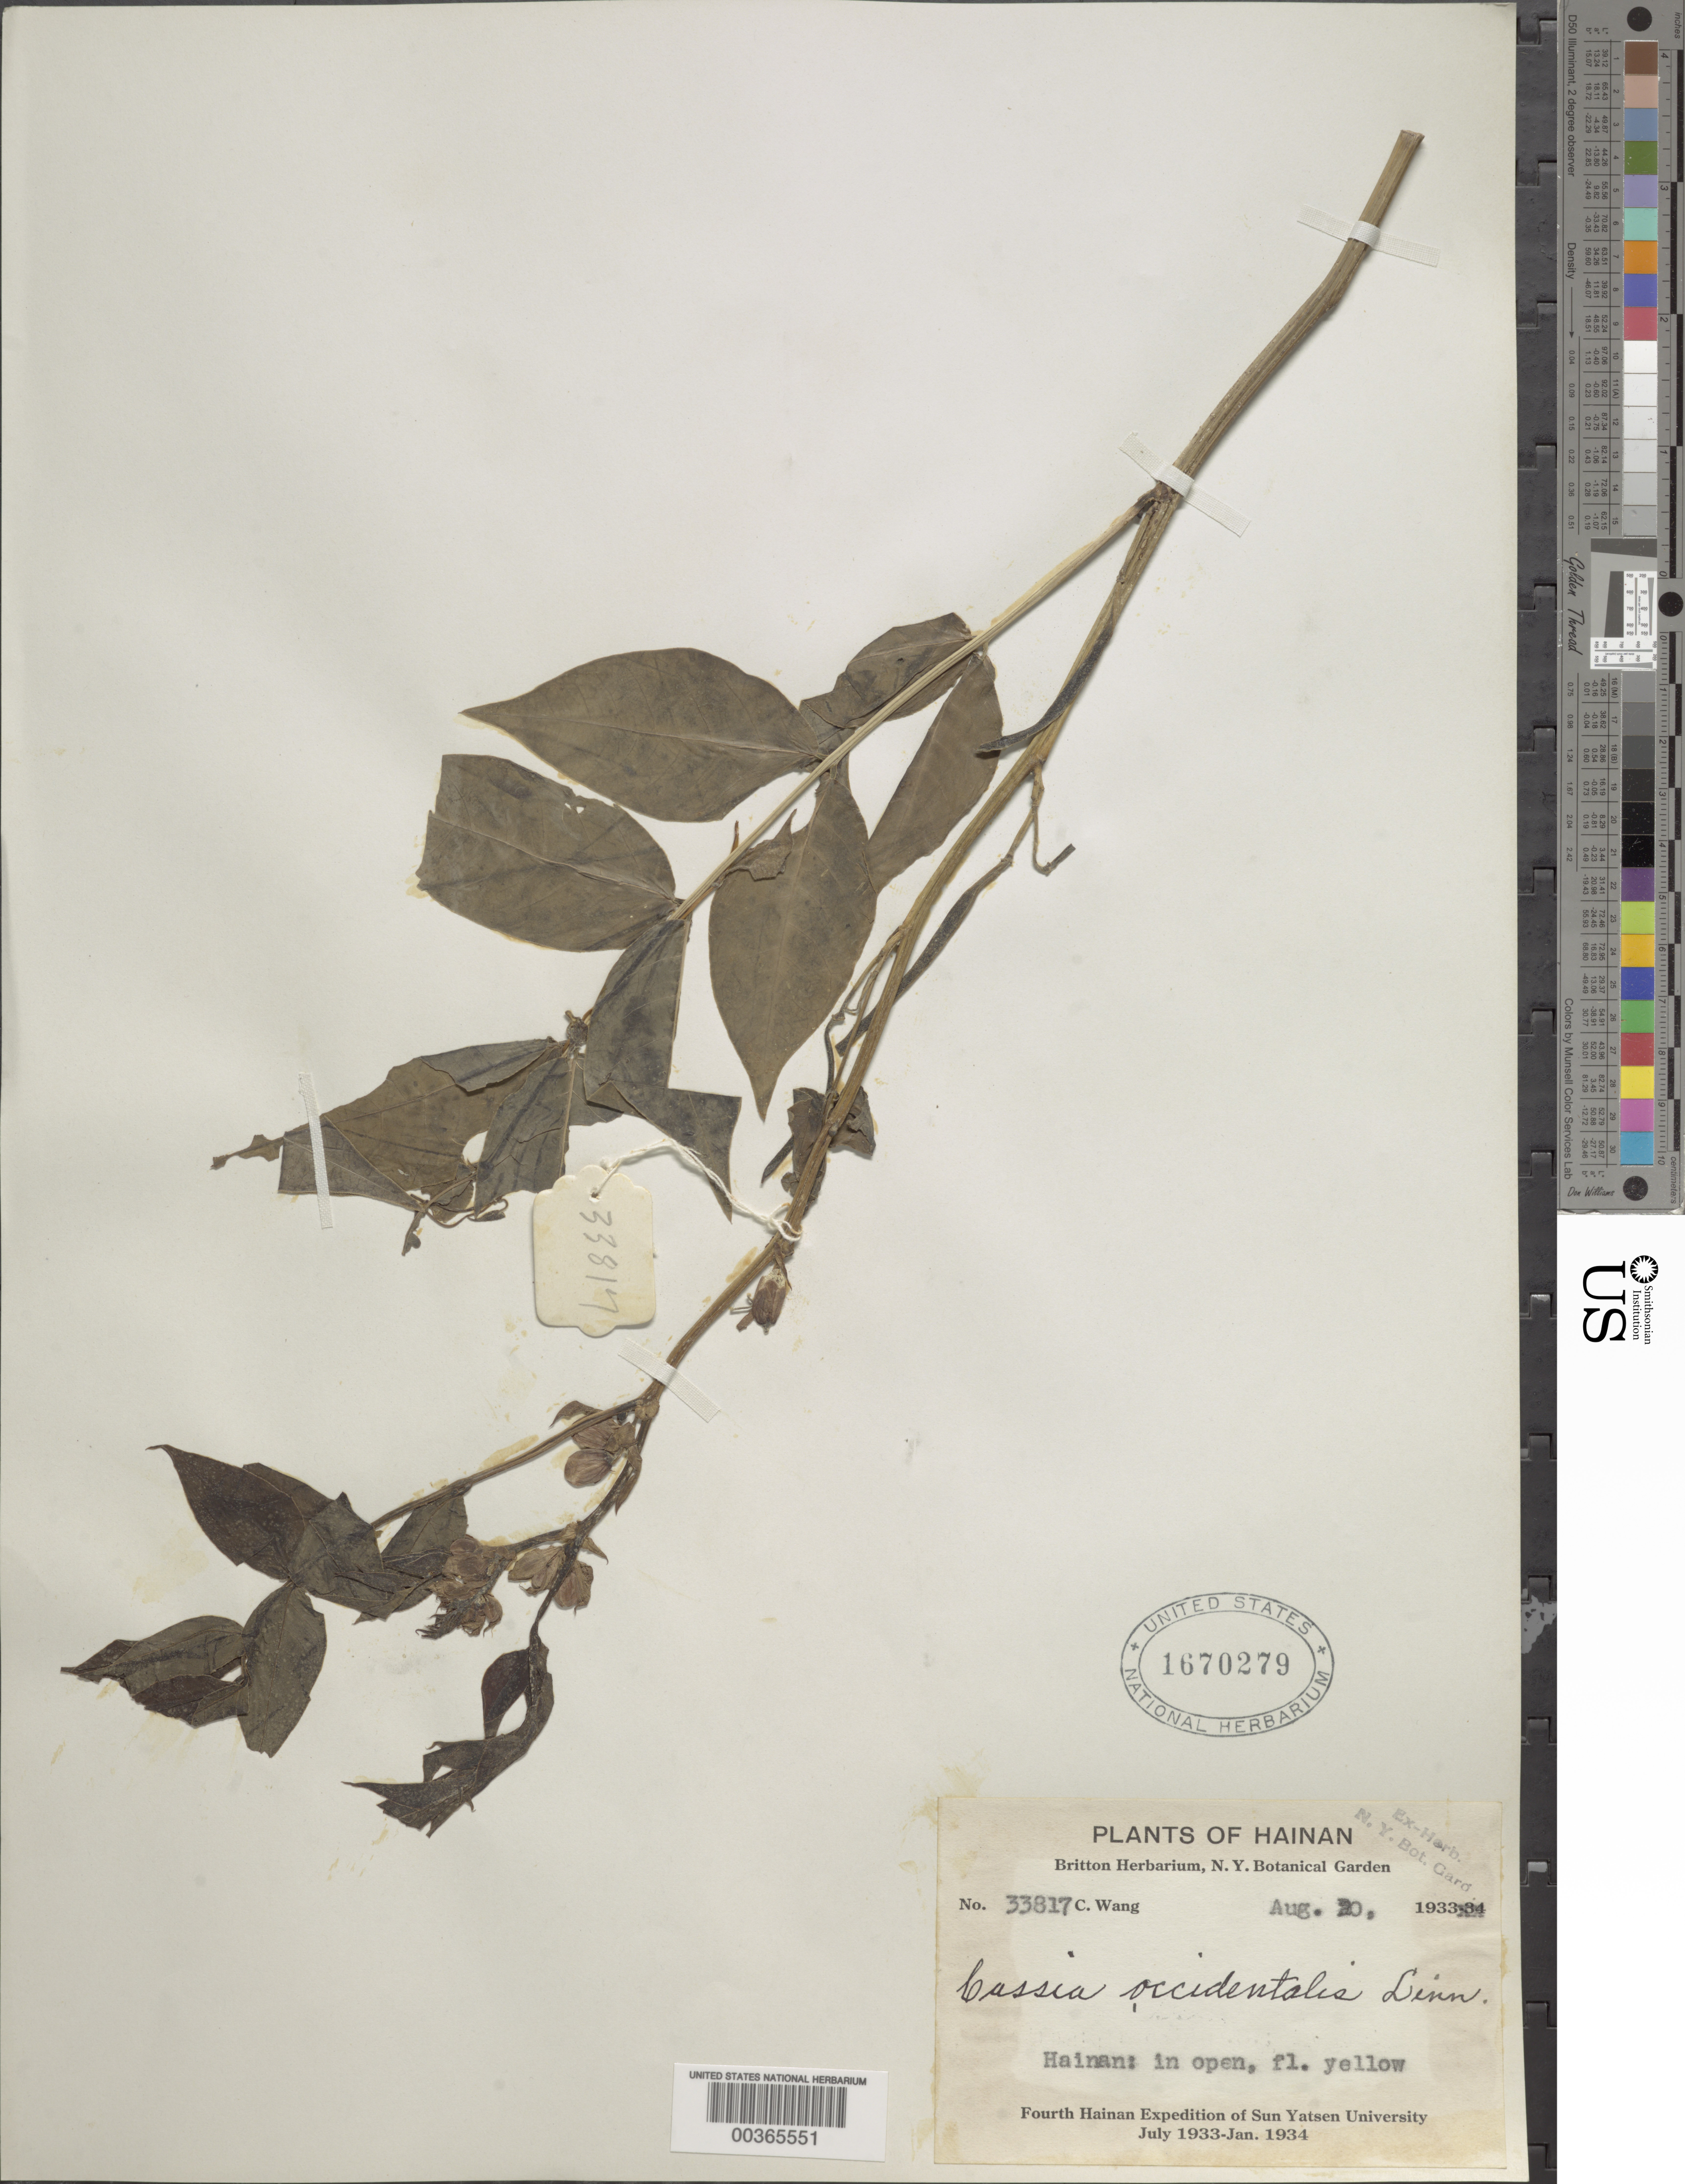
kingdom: Plantae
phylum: Tracheophyta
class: Magnoliopsida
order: Fabales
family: Fabaceae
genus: Senna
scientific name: Senna occidentalis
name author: (L.) Link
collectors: C. Wang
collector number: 33817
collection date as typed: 20 Aug 1933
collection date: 1933-08-20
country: China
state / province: Hainan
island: Hainan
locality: Hainan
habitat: In open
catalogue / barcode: US 1670279